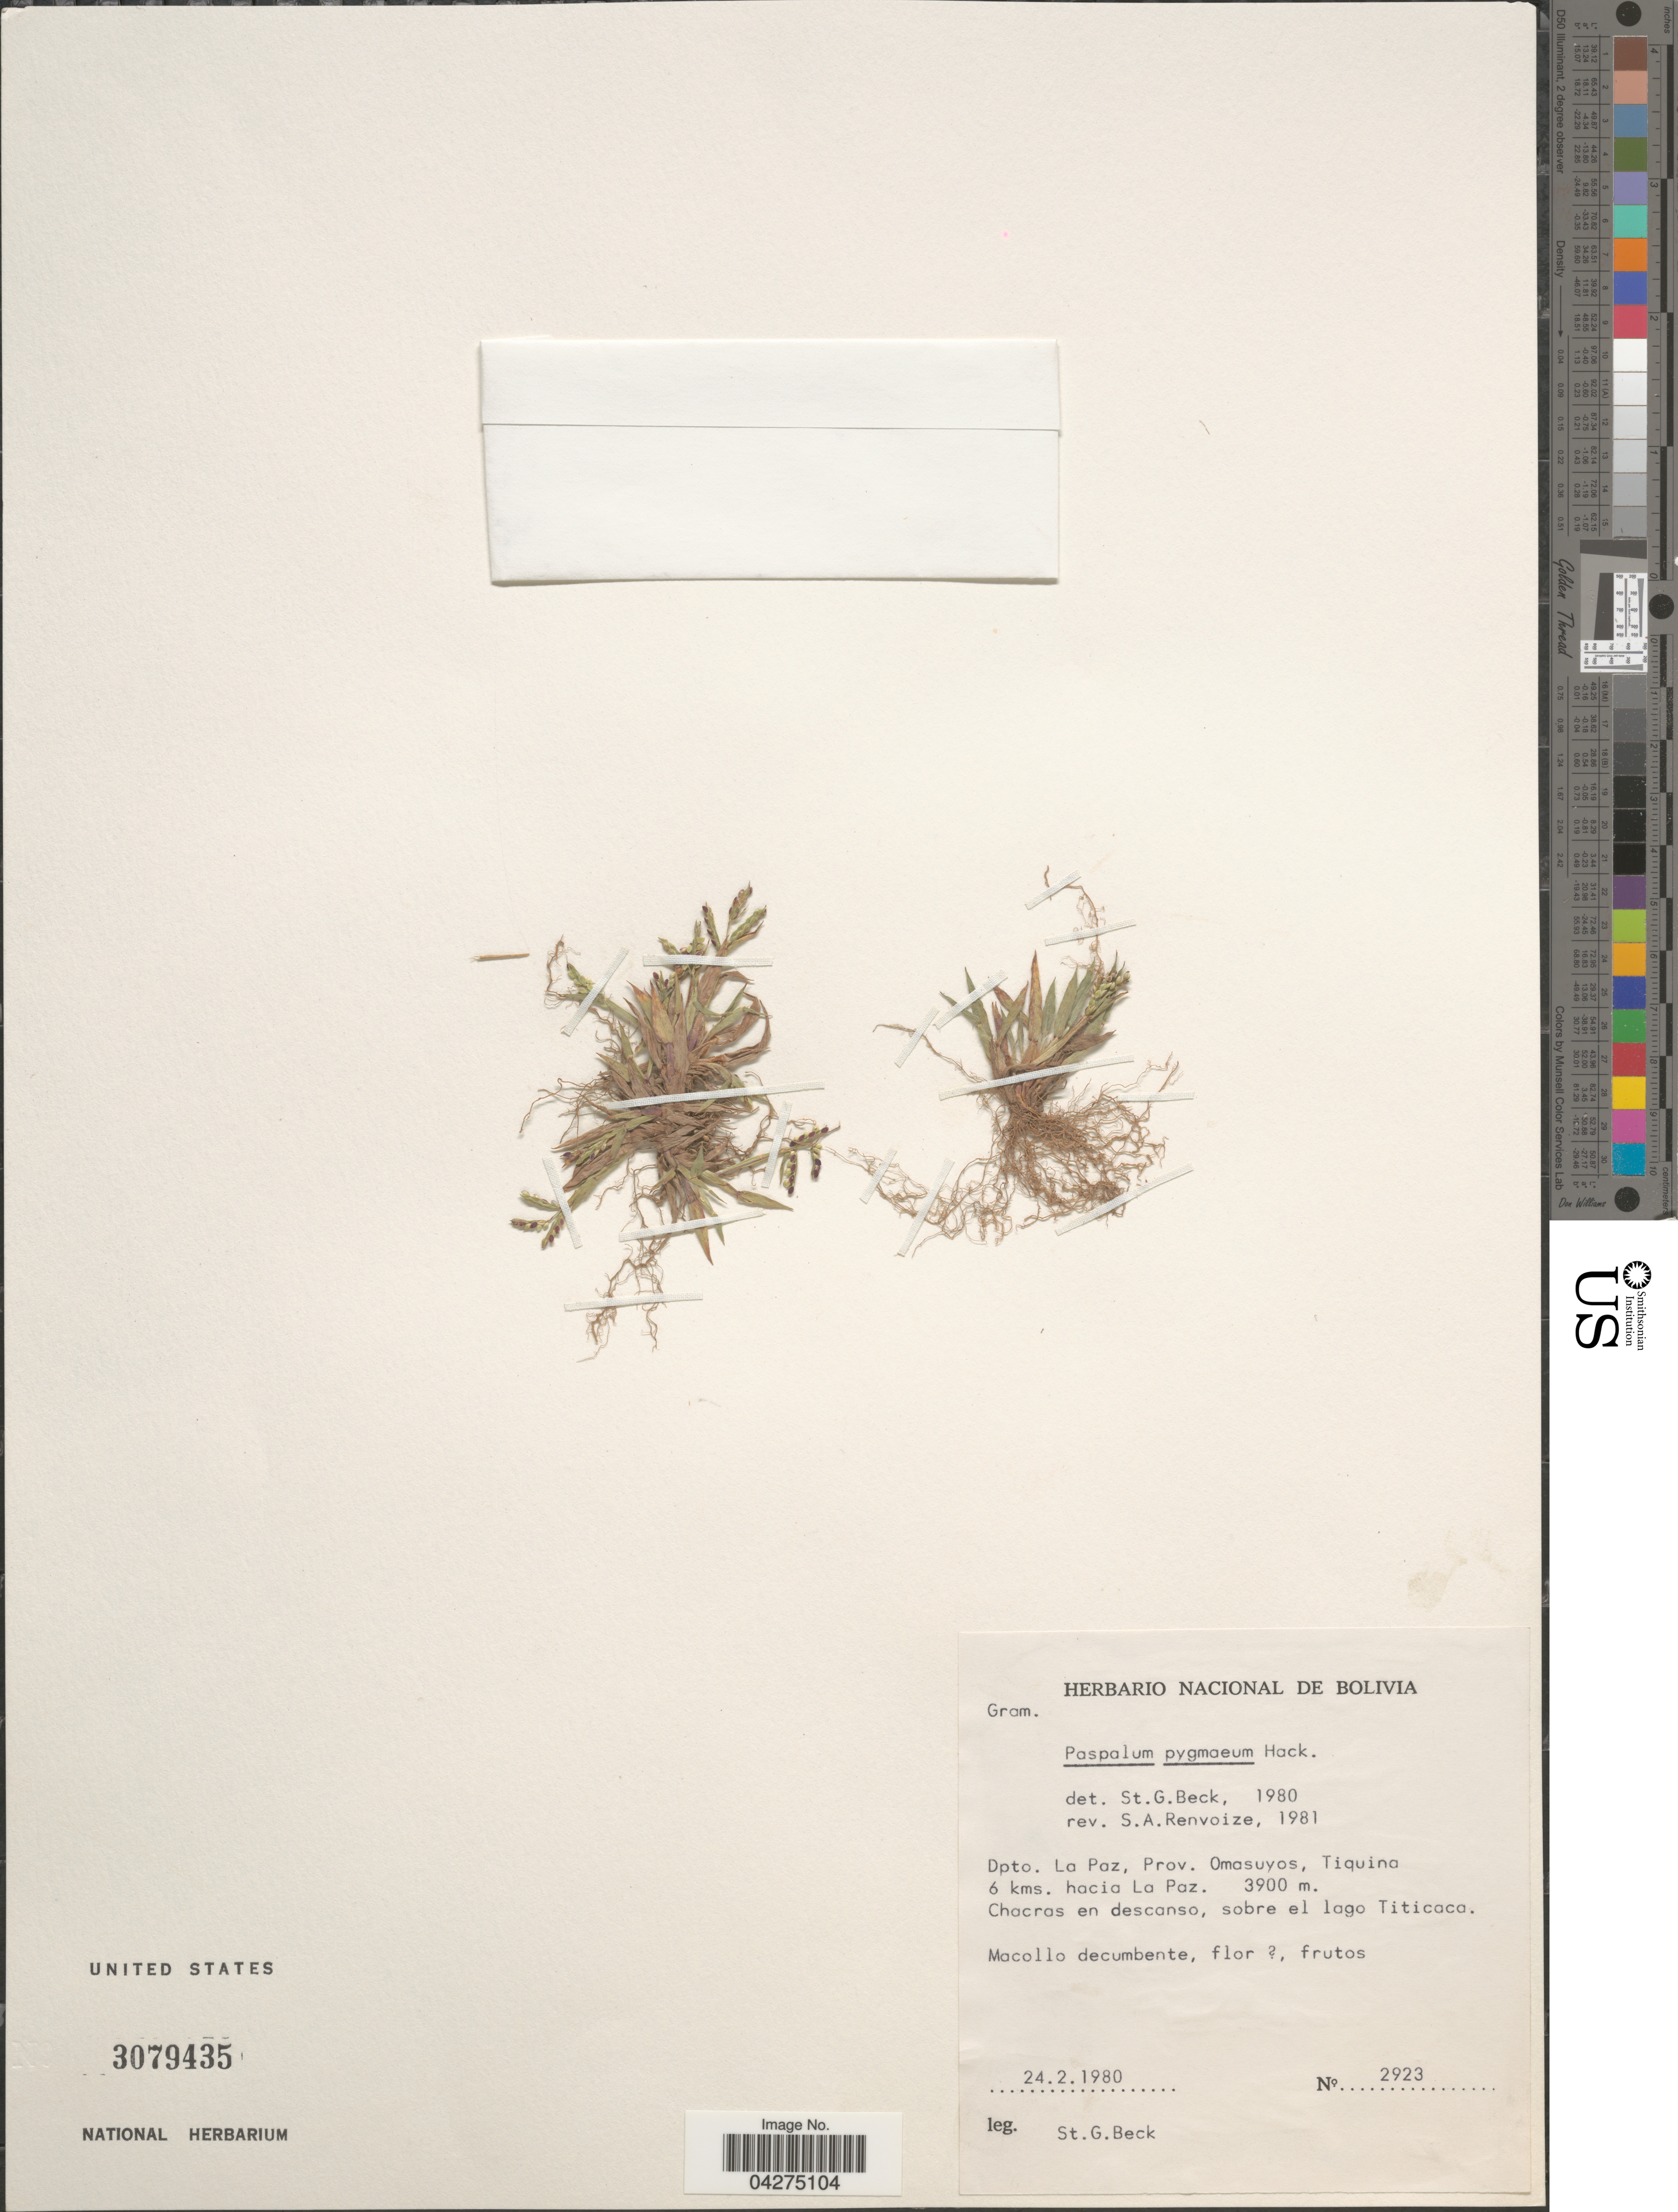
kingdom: Plantae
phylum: Tracheophyta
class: Liliopsida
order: Poales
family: Poaceae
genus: Paspalum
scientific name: Paspalum pygmaeum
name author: Hack.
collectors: S. G. Beck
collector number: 2923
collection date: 1980-02-24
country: Bolivia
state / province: La Paz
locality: Dpto. La Paz, Prov. Omasuyos, Tiquina 6 kms. hacia La paz. Chacras en descanso, sobre el lago Titicaca.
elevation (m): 3900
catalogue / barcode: US 3079435